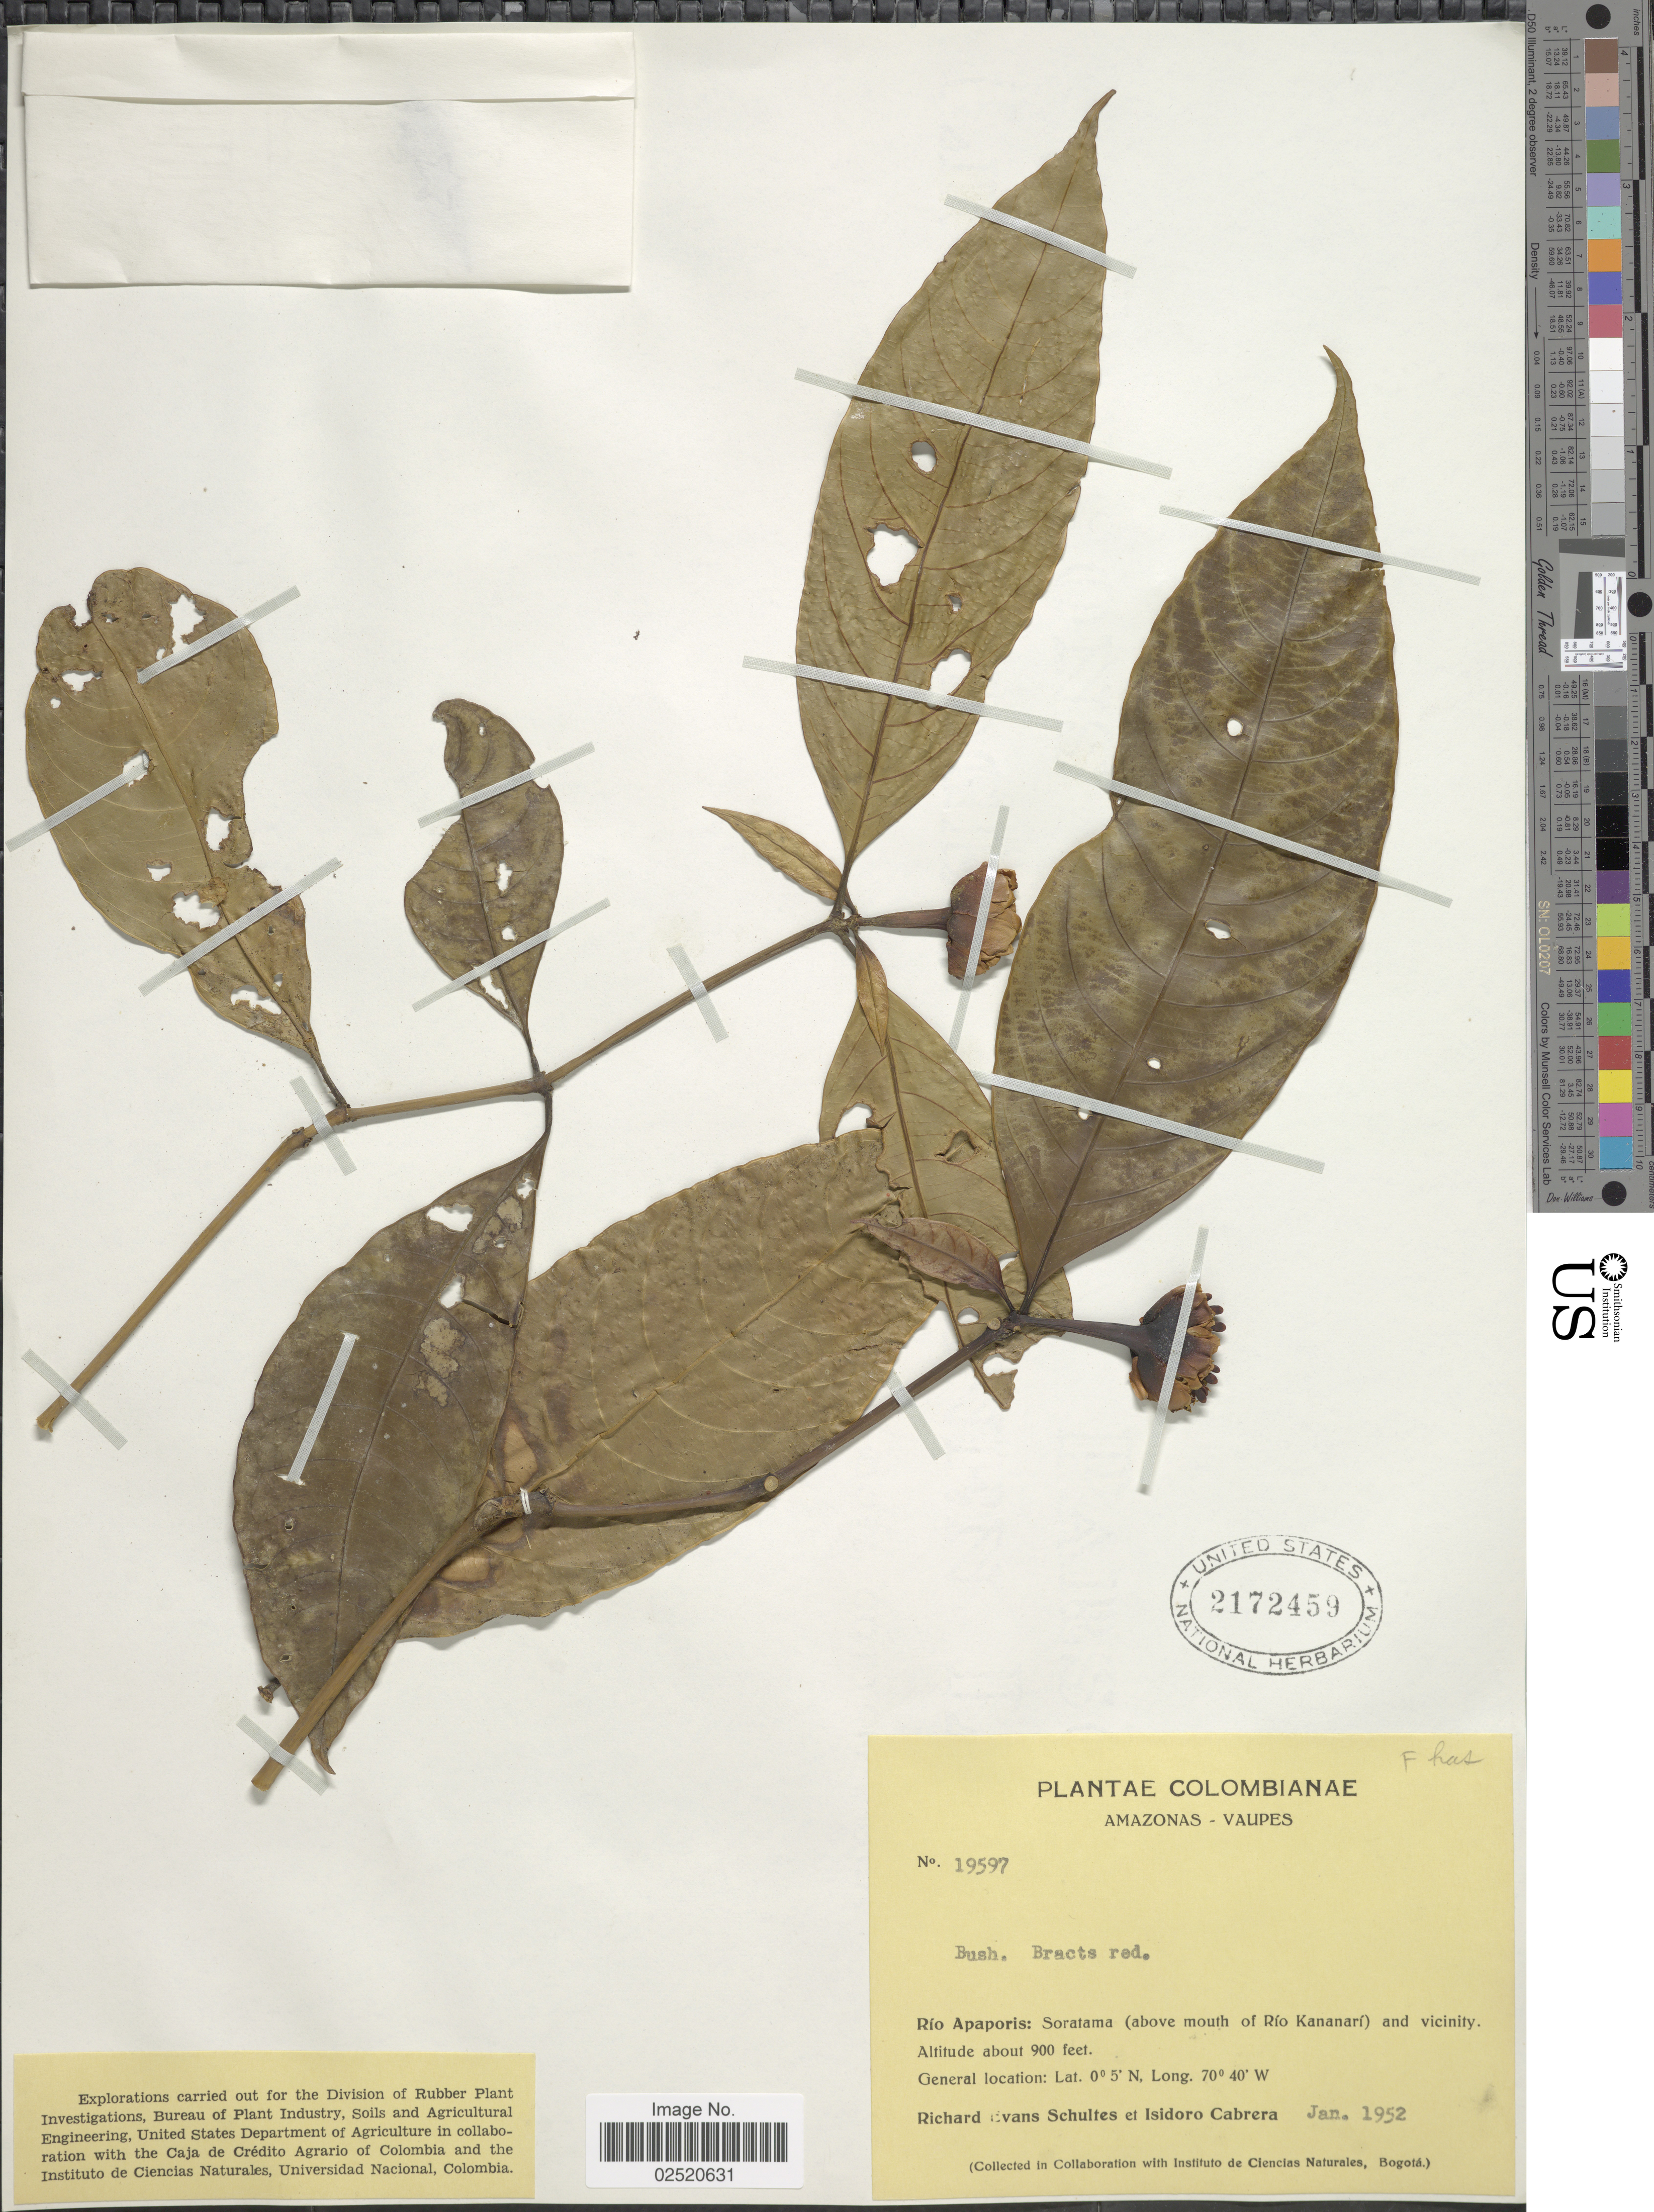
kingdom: Plantae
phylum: Tracheophyta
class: Magnoliopsida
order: Gentianales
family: Rubiaceae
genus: Psychotria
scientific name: Psychotria sp.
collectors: R. E. Schultes & I. Cabrera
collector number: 19597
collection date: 1952-01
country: Colombia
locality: Amazonas-Vaupes. Río Apaporis: Soratama (above mouth of Río Kananarí) and vicinity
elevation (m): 274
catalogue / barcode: US 2172459